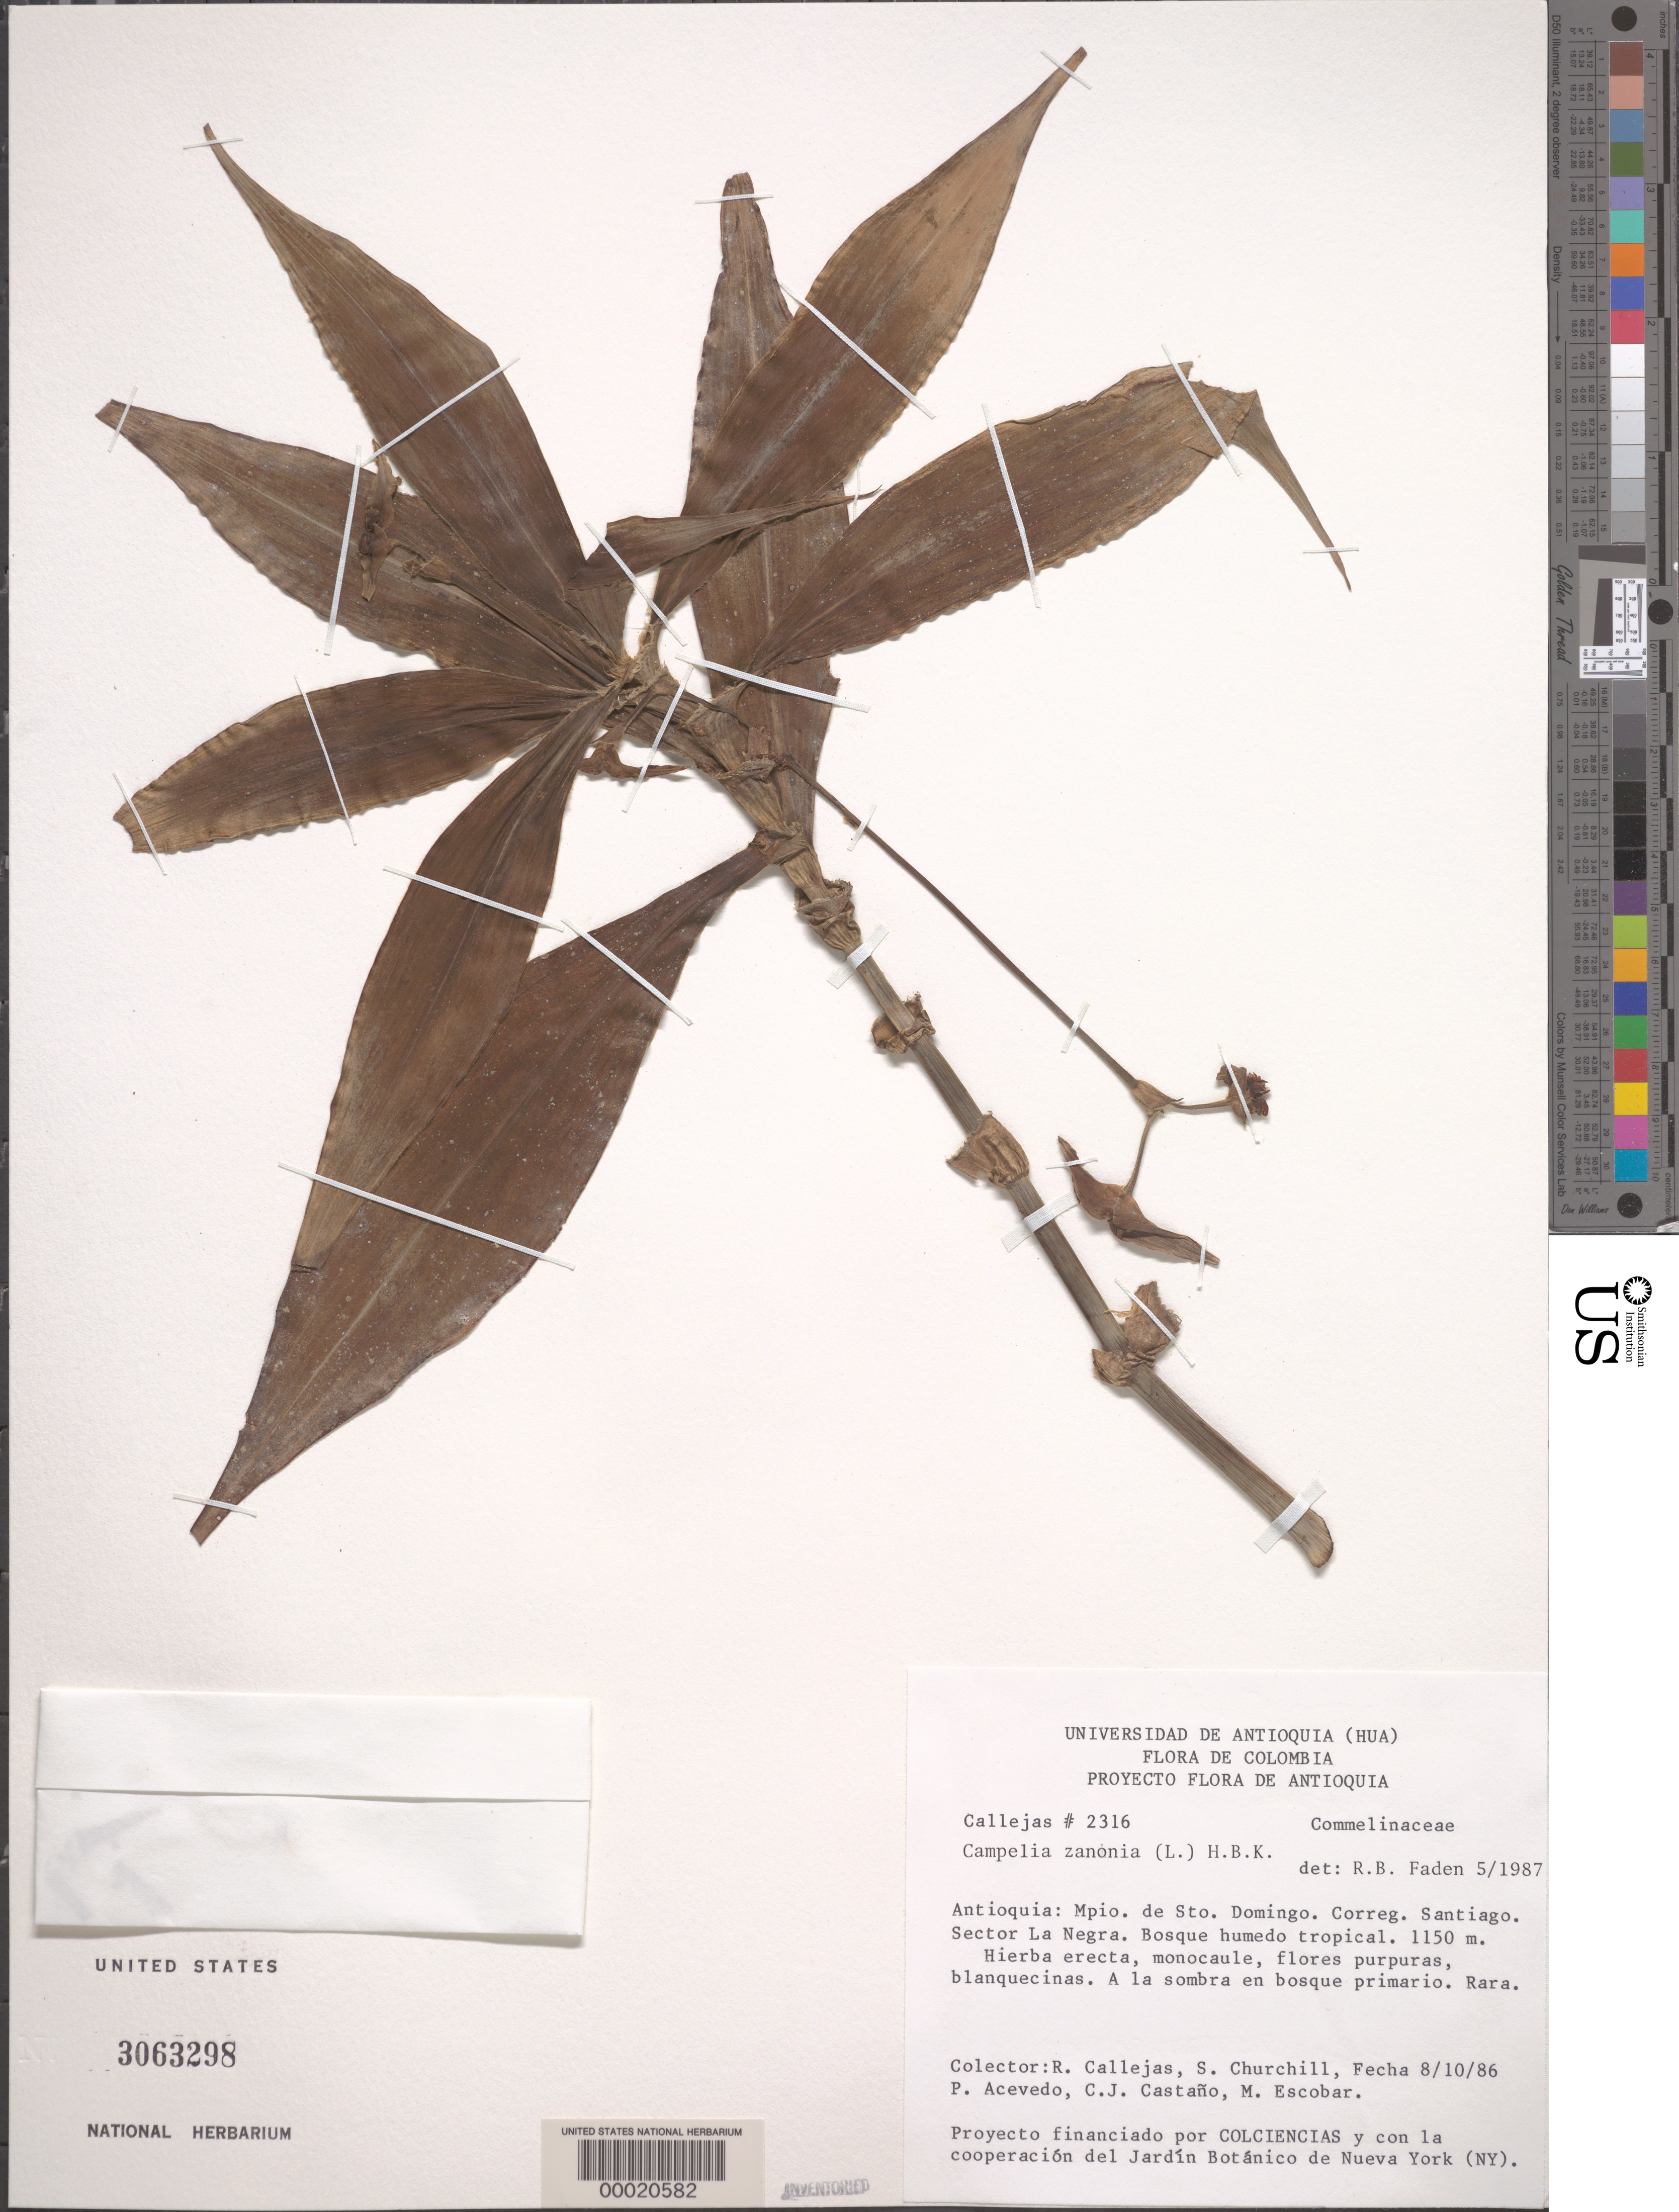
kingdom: Plantae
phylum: Tracheophyta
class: Liliopsida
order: Commelinales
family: Commelinaceae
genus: Tradescantia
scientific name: Tradescantia zanonia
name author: (L.) Sw.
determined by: Faden, Robert B., (US), Smithsonian Institution - National Museum of Natural History (UNITED STATES)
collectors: R. Callejas, S. Churchill, P. Acevedo-Rodr., J. Castano & M. Escobar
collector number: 2316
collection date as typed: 08 Oct 1986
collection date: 1986-10-08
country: Colombia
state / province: Antioquia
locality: Santo Domingo, correg. Santiago, sector la Negro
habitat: Sunny, primary forest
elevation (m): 1150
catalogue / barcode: US 3063298